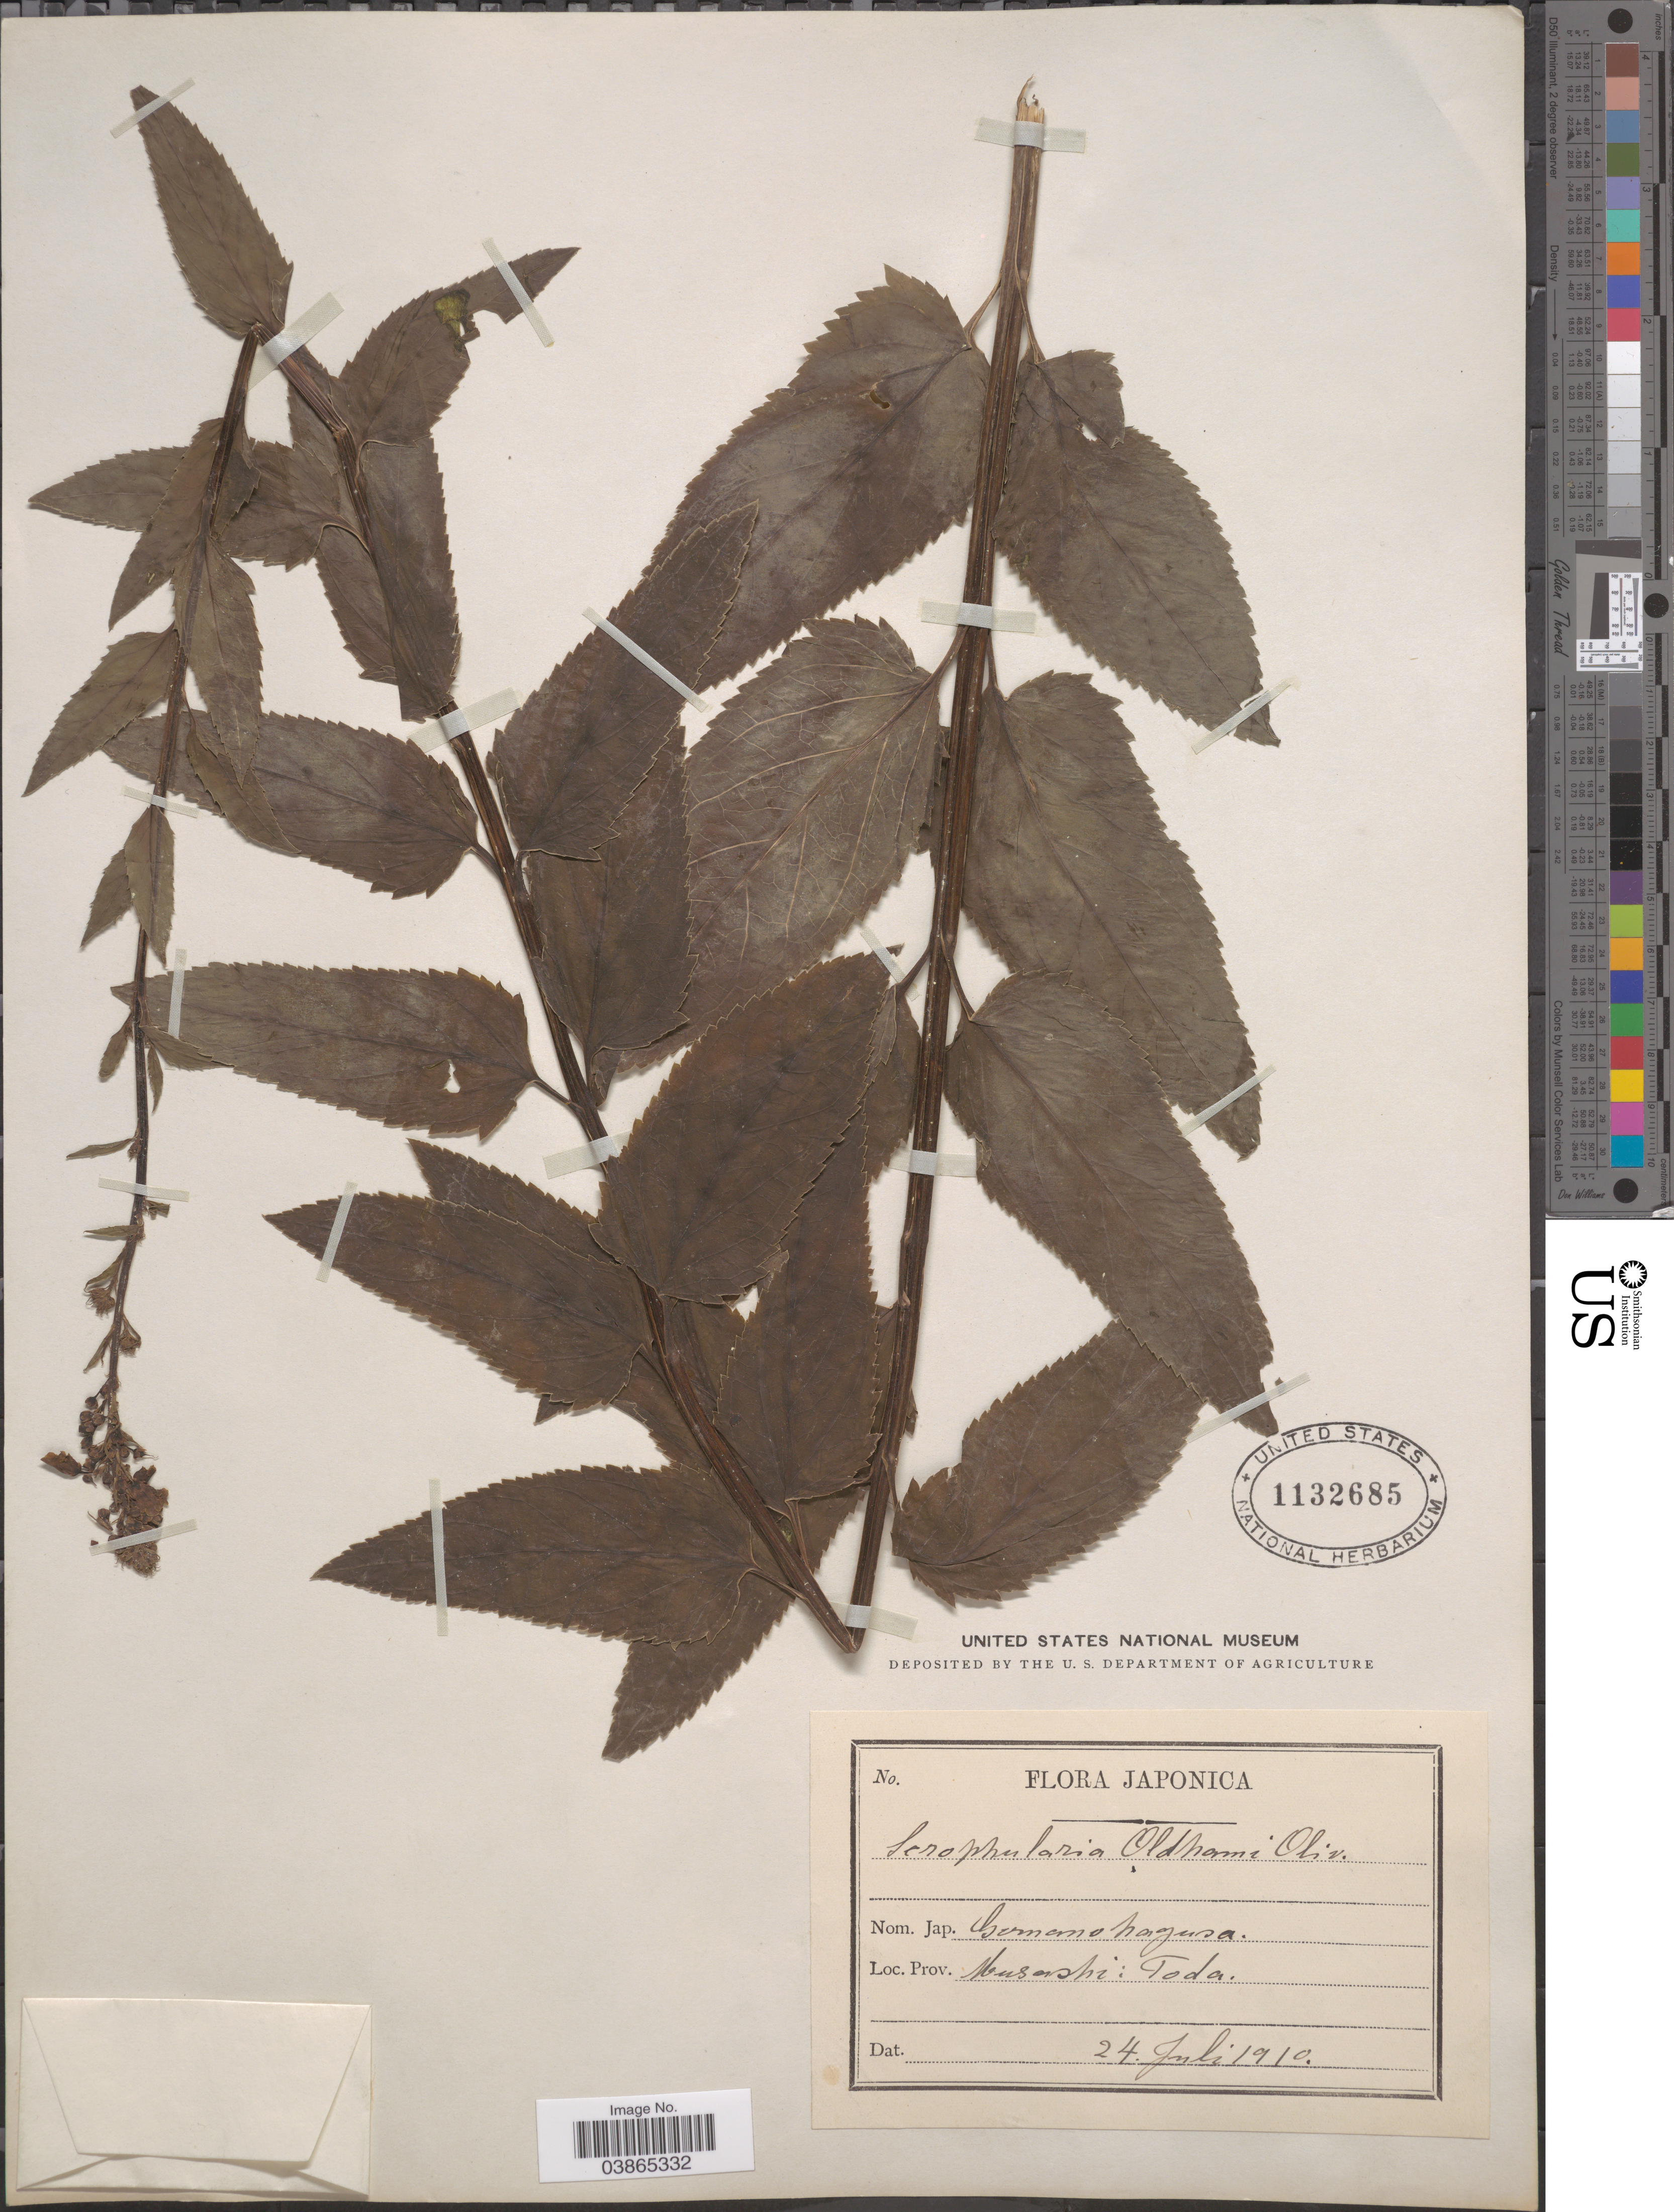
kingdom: Plantae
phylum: Tracheophyta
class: Magnoliopsida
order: Lamiales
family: Scrophulariaceae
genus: Scrophularia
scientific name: Scrophularia oldhamii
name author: Oliv.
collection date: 1910-07-24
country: Japan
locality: Japonica. Prov. Musashi: Toda.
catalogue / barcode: US 1132685